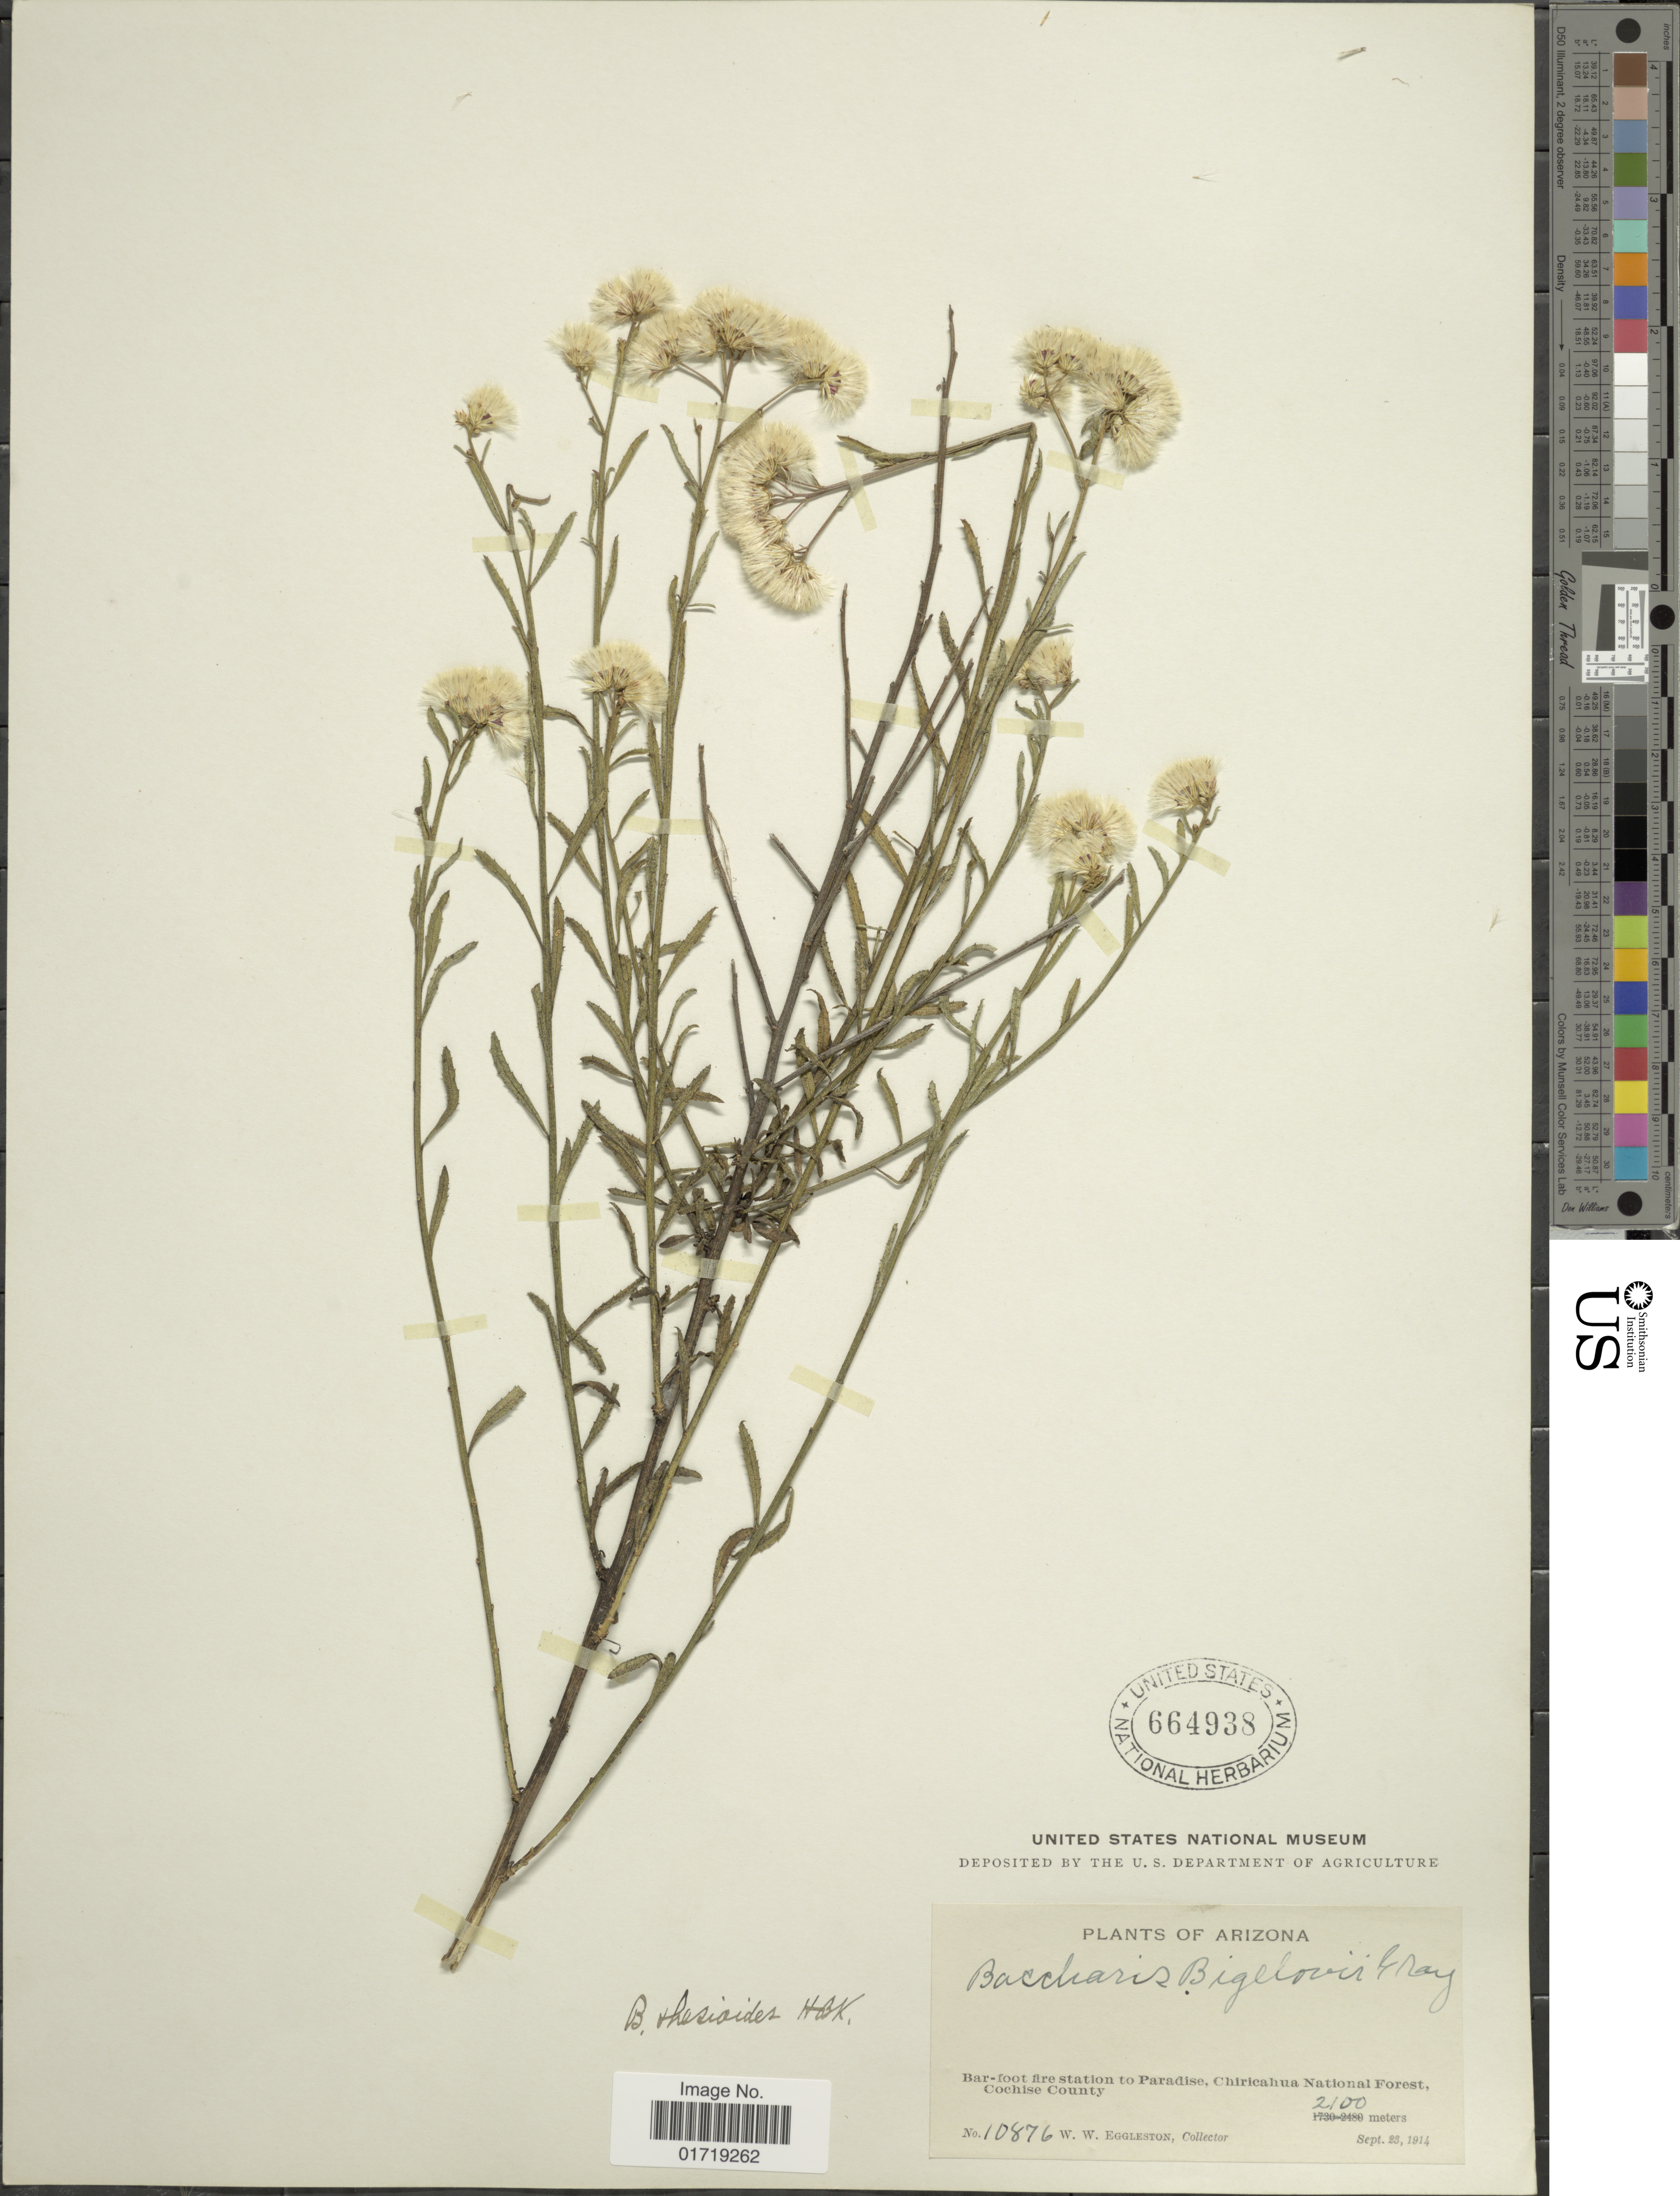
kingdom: Plantae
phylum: Tracheophyta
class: Magnoliopsida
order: Asterales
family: Asteraceae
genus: Baccharis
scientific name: Baccharis thesioides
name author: Kunth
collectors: W. W. Eggleston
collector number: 10876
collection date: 1914-09-23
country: United States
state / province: Arizona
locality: Bar-foot fire station to Paradise, Chiricahua National Forest, Cochise County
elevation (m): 2100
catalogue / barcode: US 664938